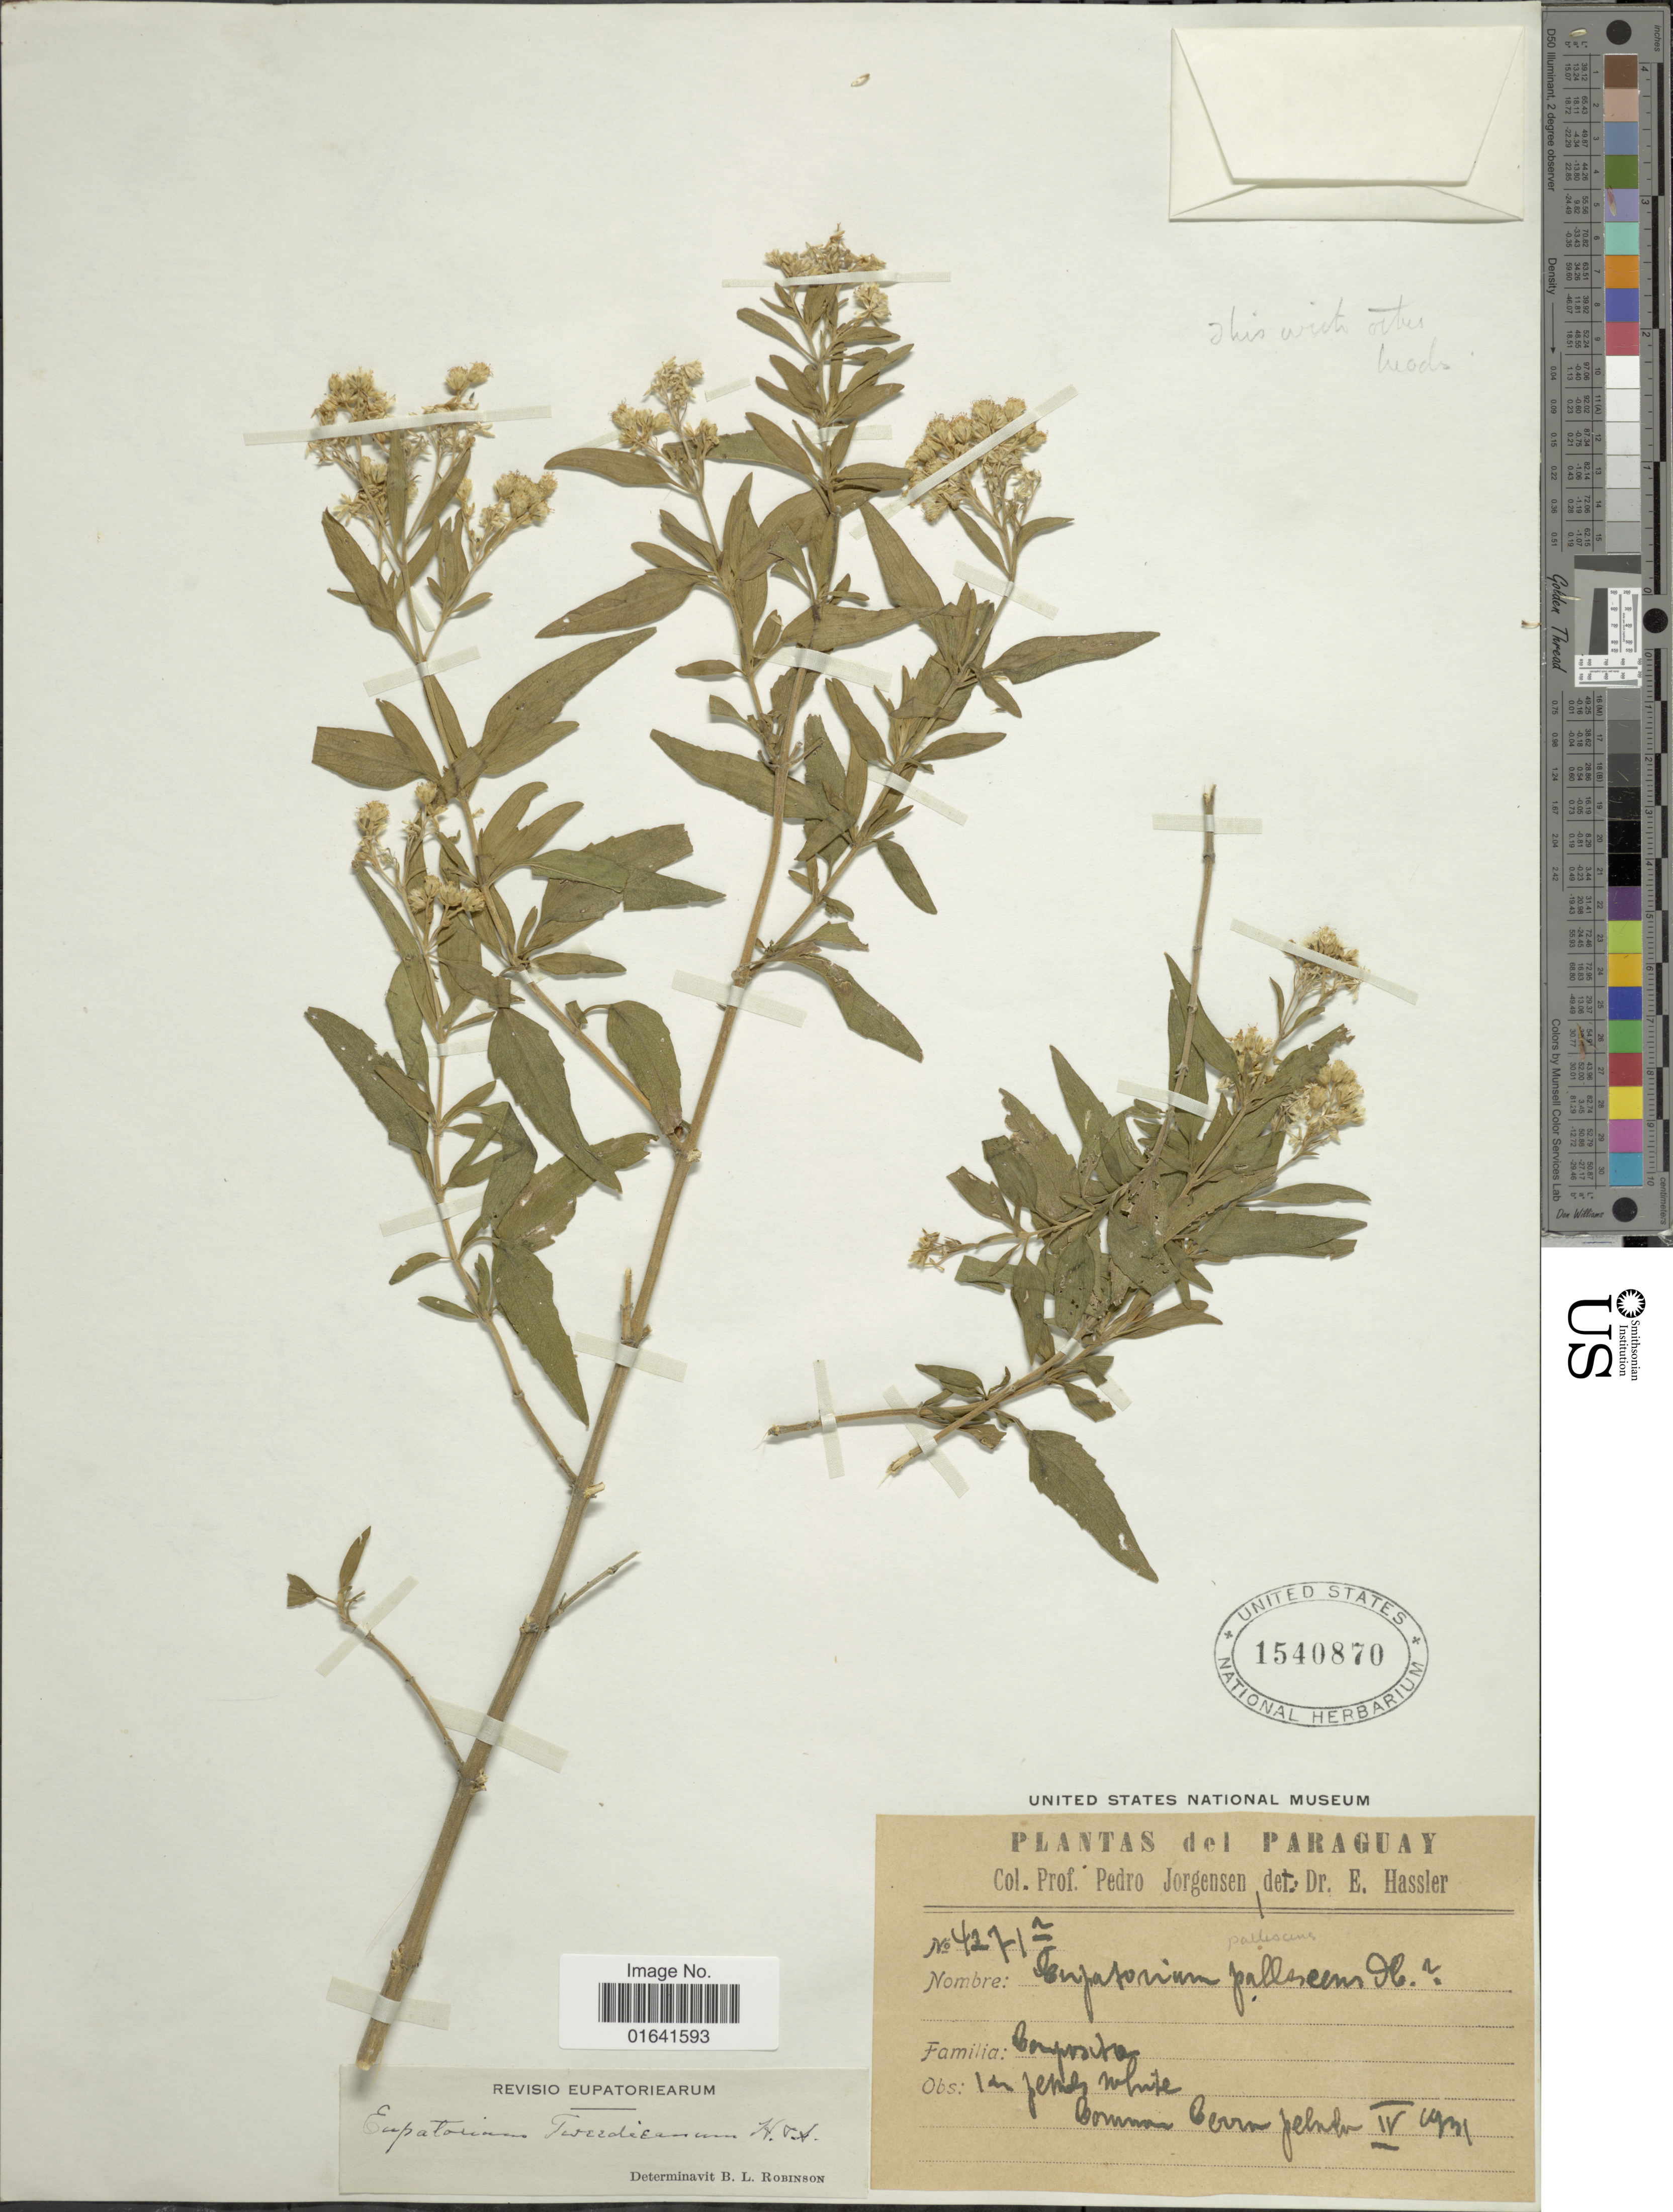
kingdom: Plantae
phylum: Tracheophyta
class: Magnoliopsida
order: Asterales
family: Asteraceae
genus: Hatschbachiella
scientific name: Hatschbachiella tweedieana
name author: (Hook. & Arn.) R.M. King & H. Rob.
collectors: P. Jörgensen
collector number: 4271a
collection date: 1931-04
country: Paraguay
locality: Cerro pelado.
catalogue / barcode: US 1540870